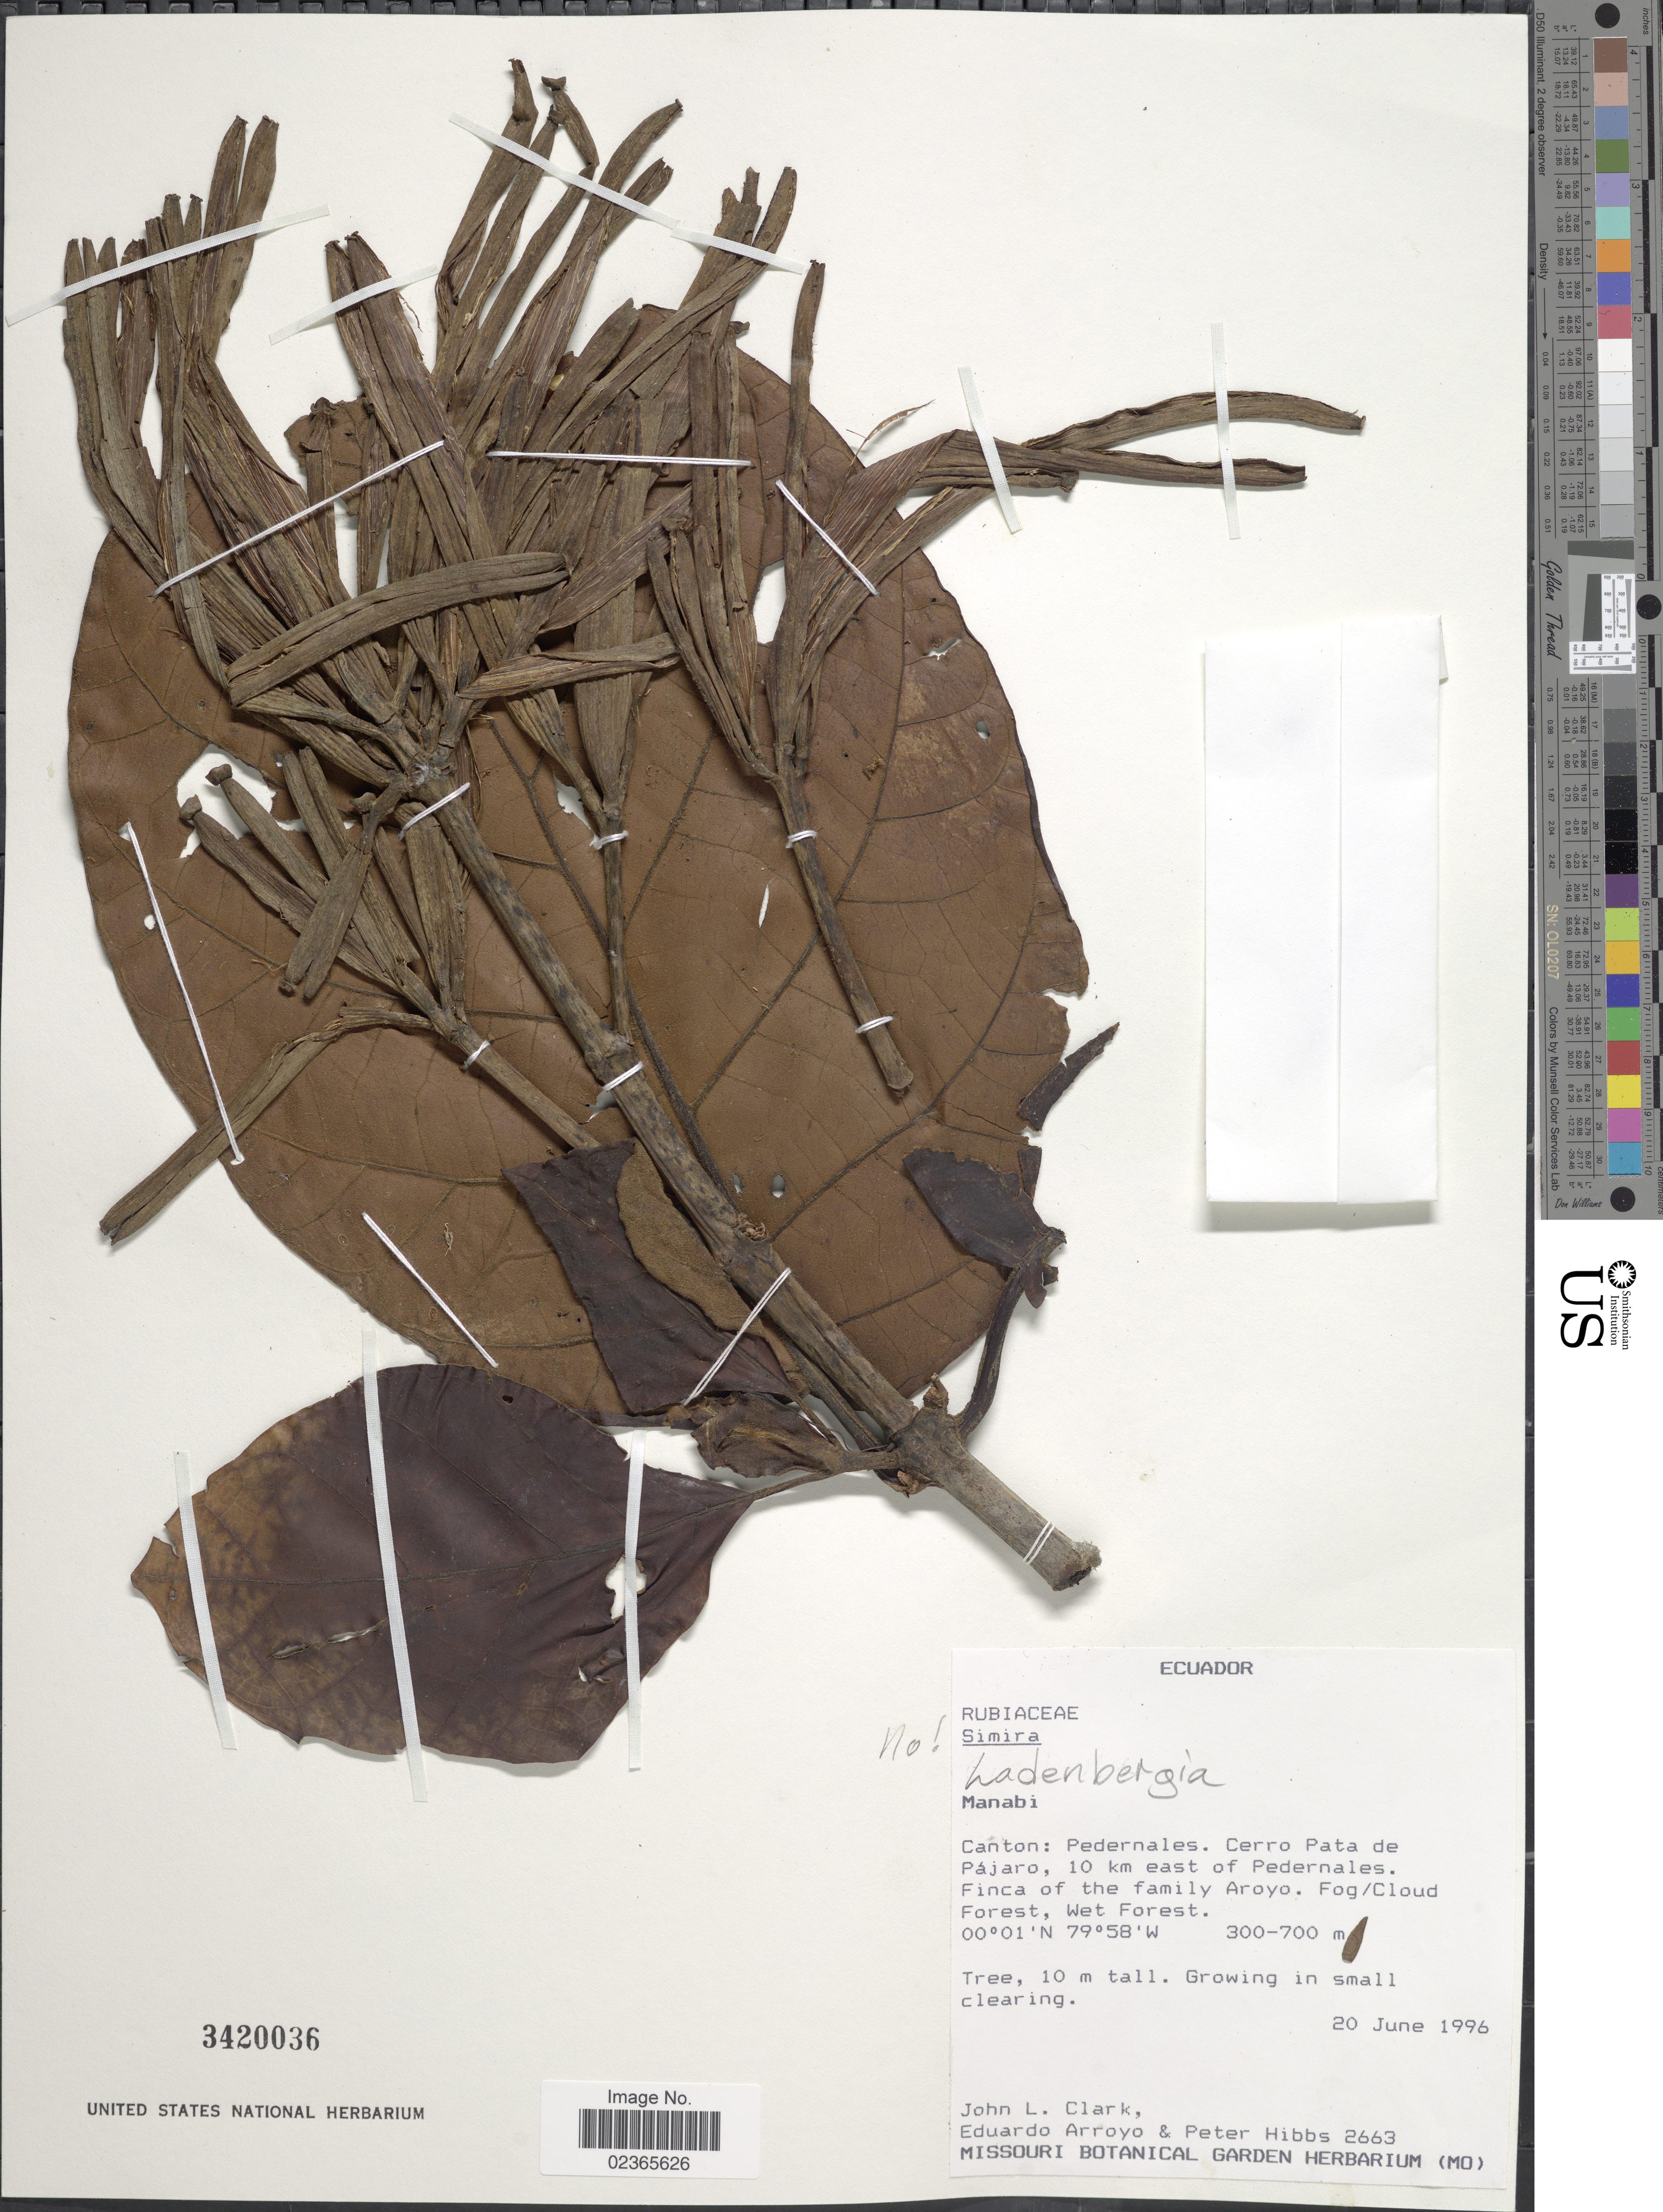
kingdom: Plantae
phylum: Tracheophyta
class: Magnoliopsida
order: Gentianales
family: Rubiaceae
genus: Ladenbergia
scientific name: Ladenbergia sp.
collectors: J. L. Clark, E. Arroyo & P. Hibbs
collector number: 2663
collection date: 1996-06-20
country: Ecuador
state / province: Manabí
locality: Canton: Pedernales. Cerro Pata de Pajaro, 10 km east of Pedernales. Finca of the family Aroyo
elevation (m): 300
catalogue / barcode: US 3420036